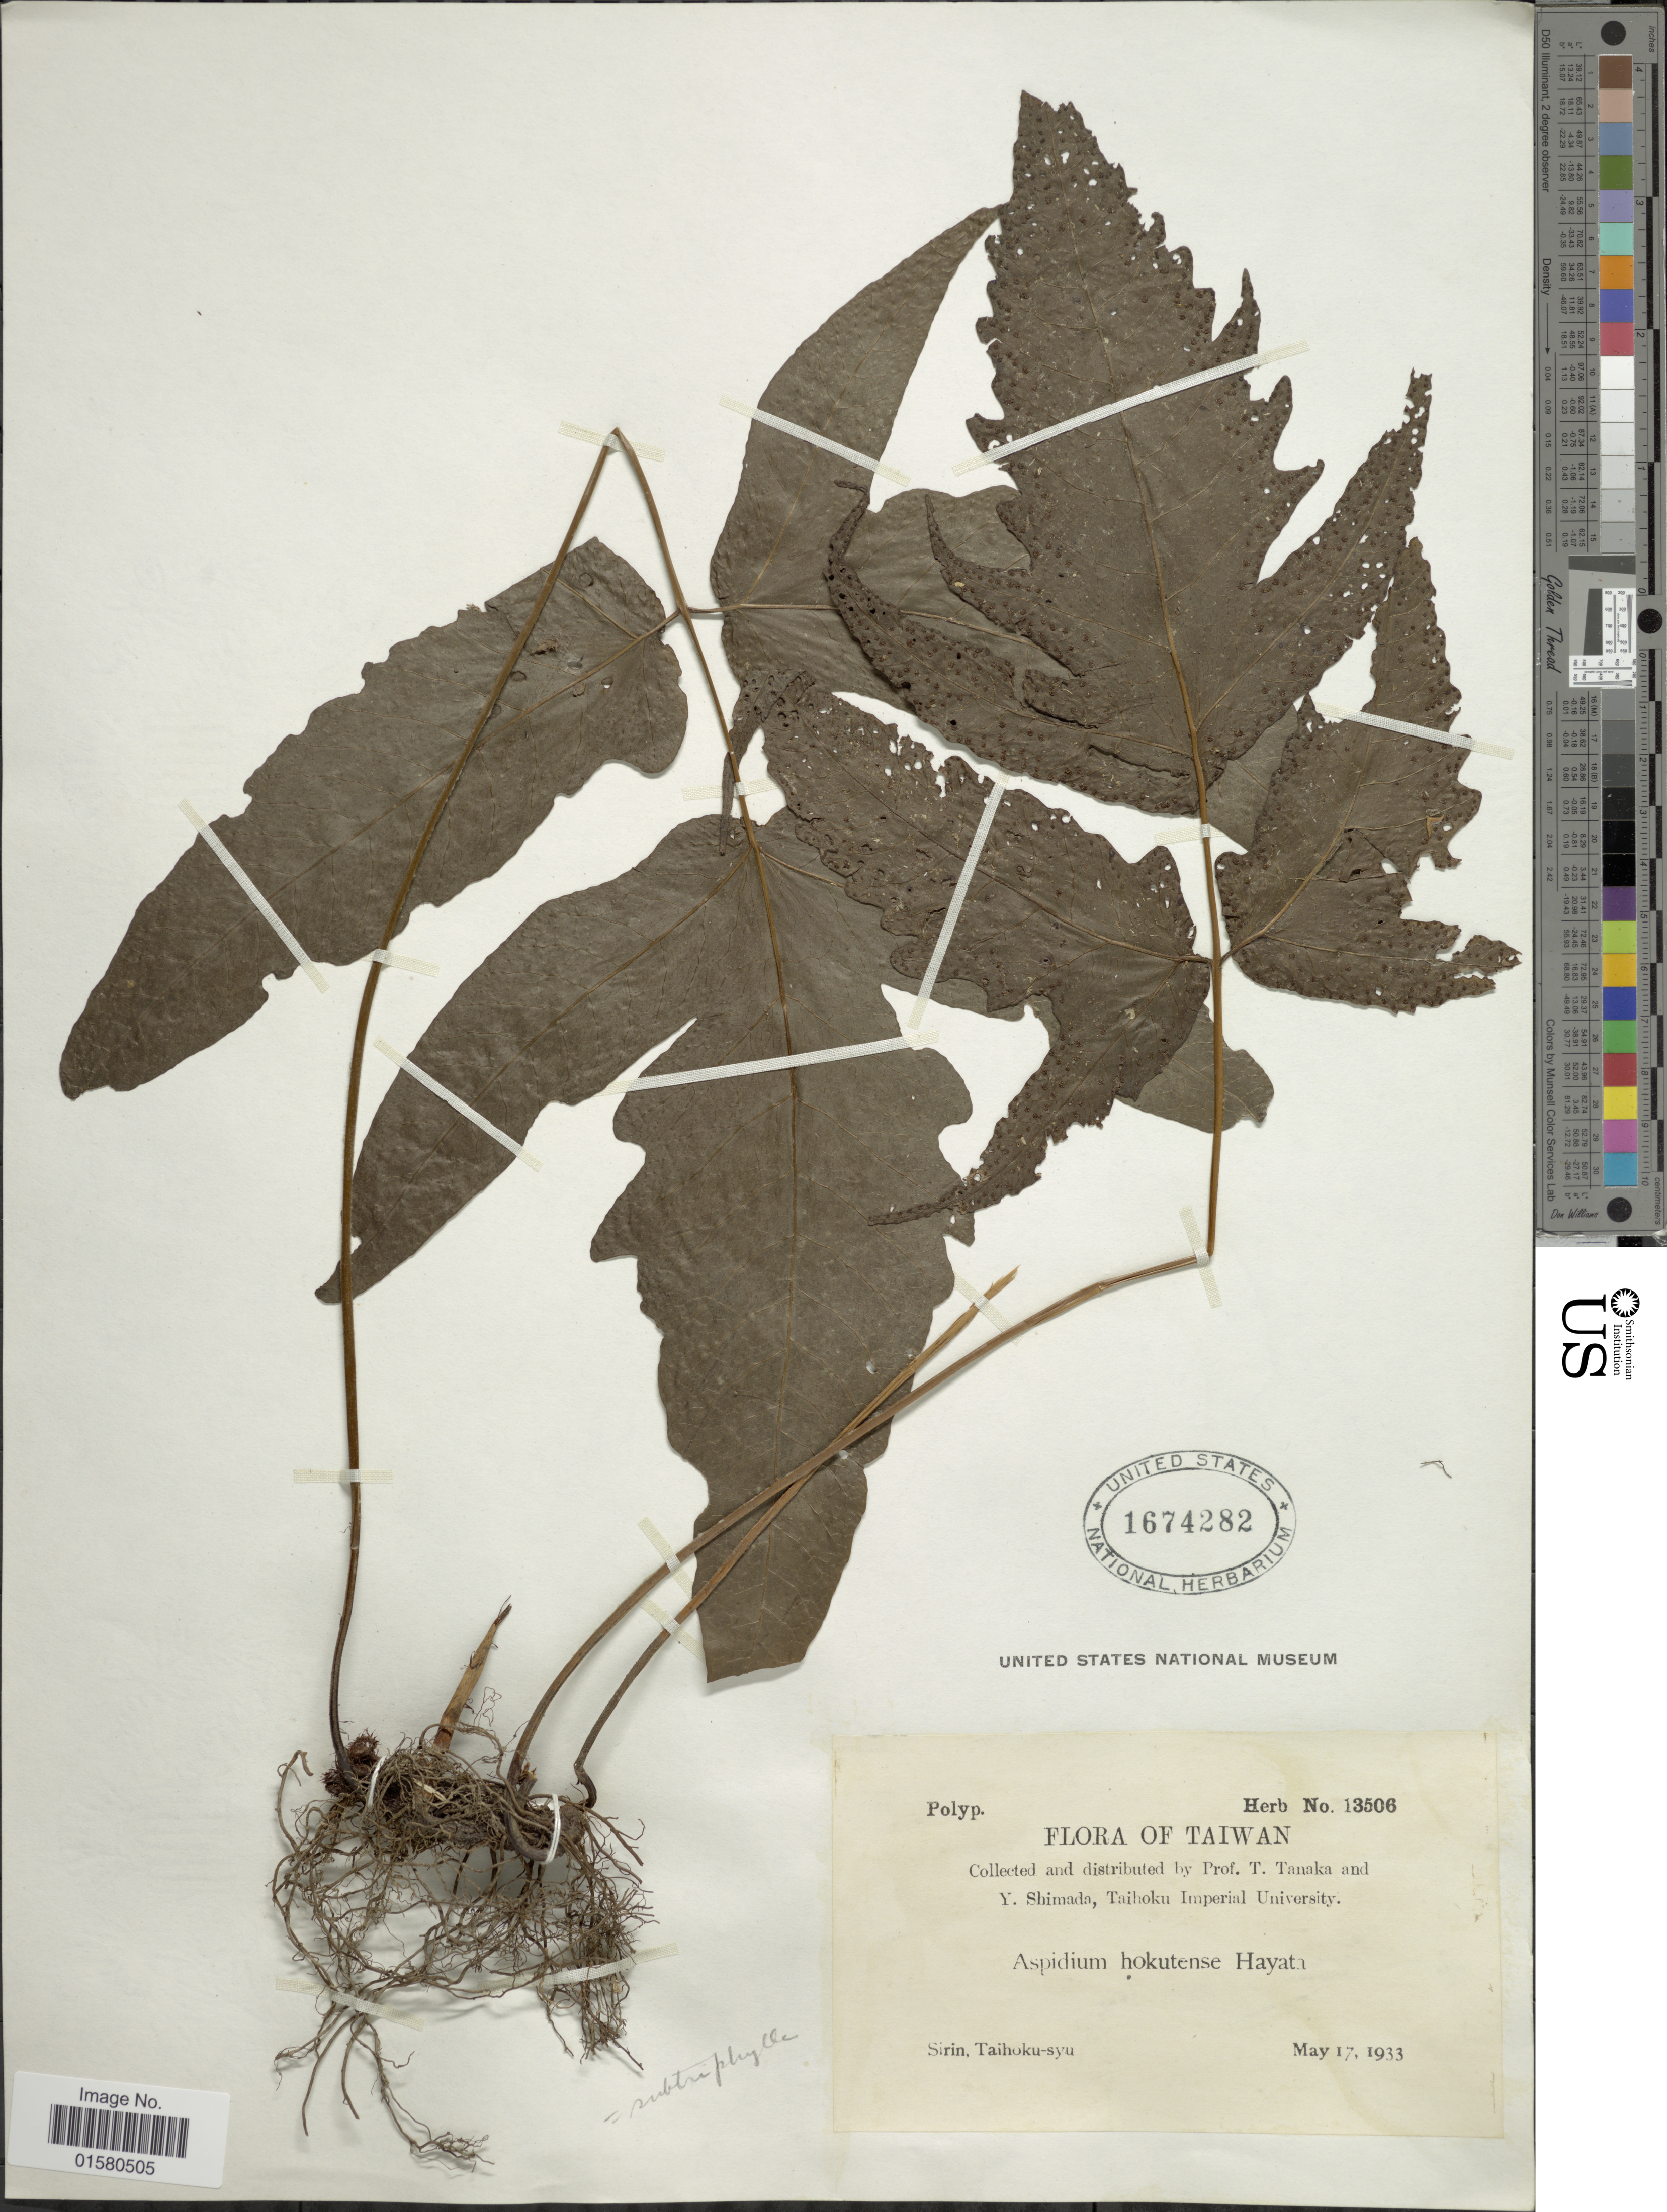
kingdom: Plantae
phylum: Tracheophyta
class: Polypodiopsida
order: Polypodiales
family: Tectariaceae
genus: Tectaria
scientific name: Tectaria subtriphylla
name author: (Hook. & Arn.) Copel.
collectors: T. Tanaka & Y. Shimada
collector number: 13506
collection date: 1933-05-17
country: Taiwan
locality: Sirin, Taihoku-syu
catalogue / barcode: US 1674282